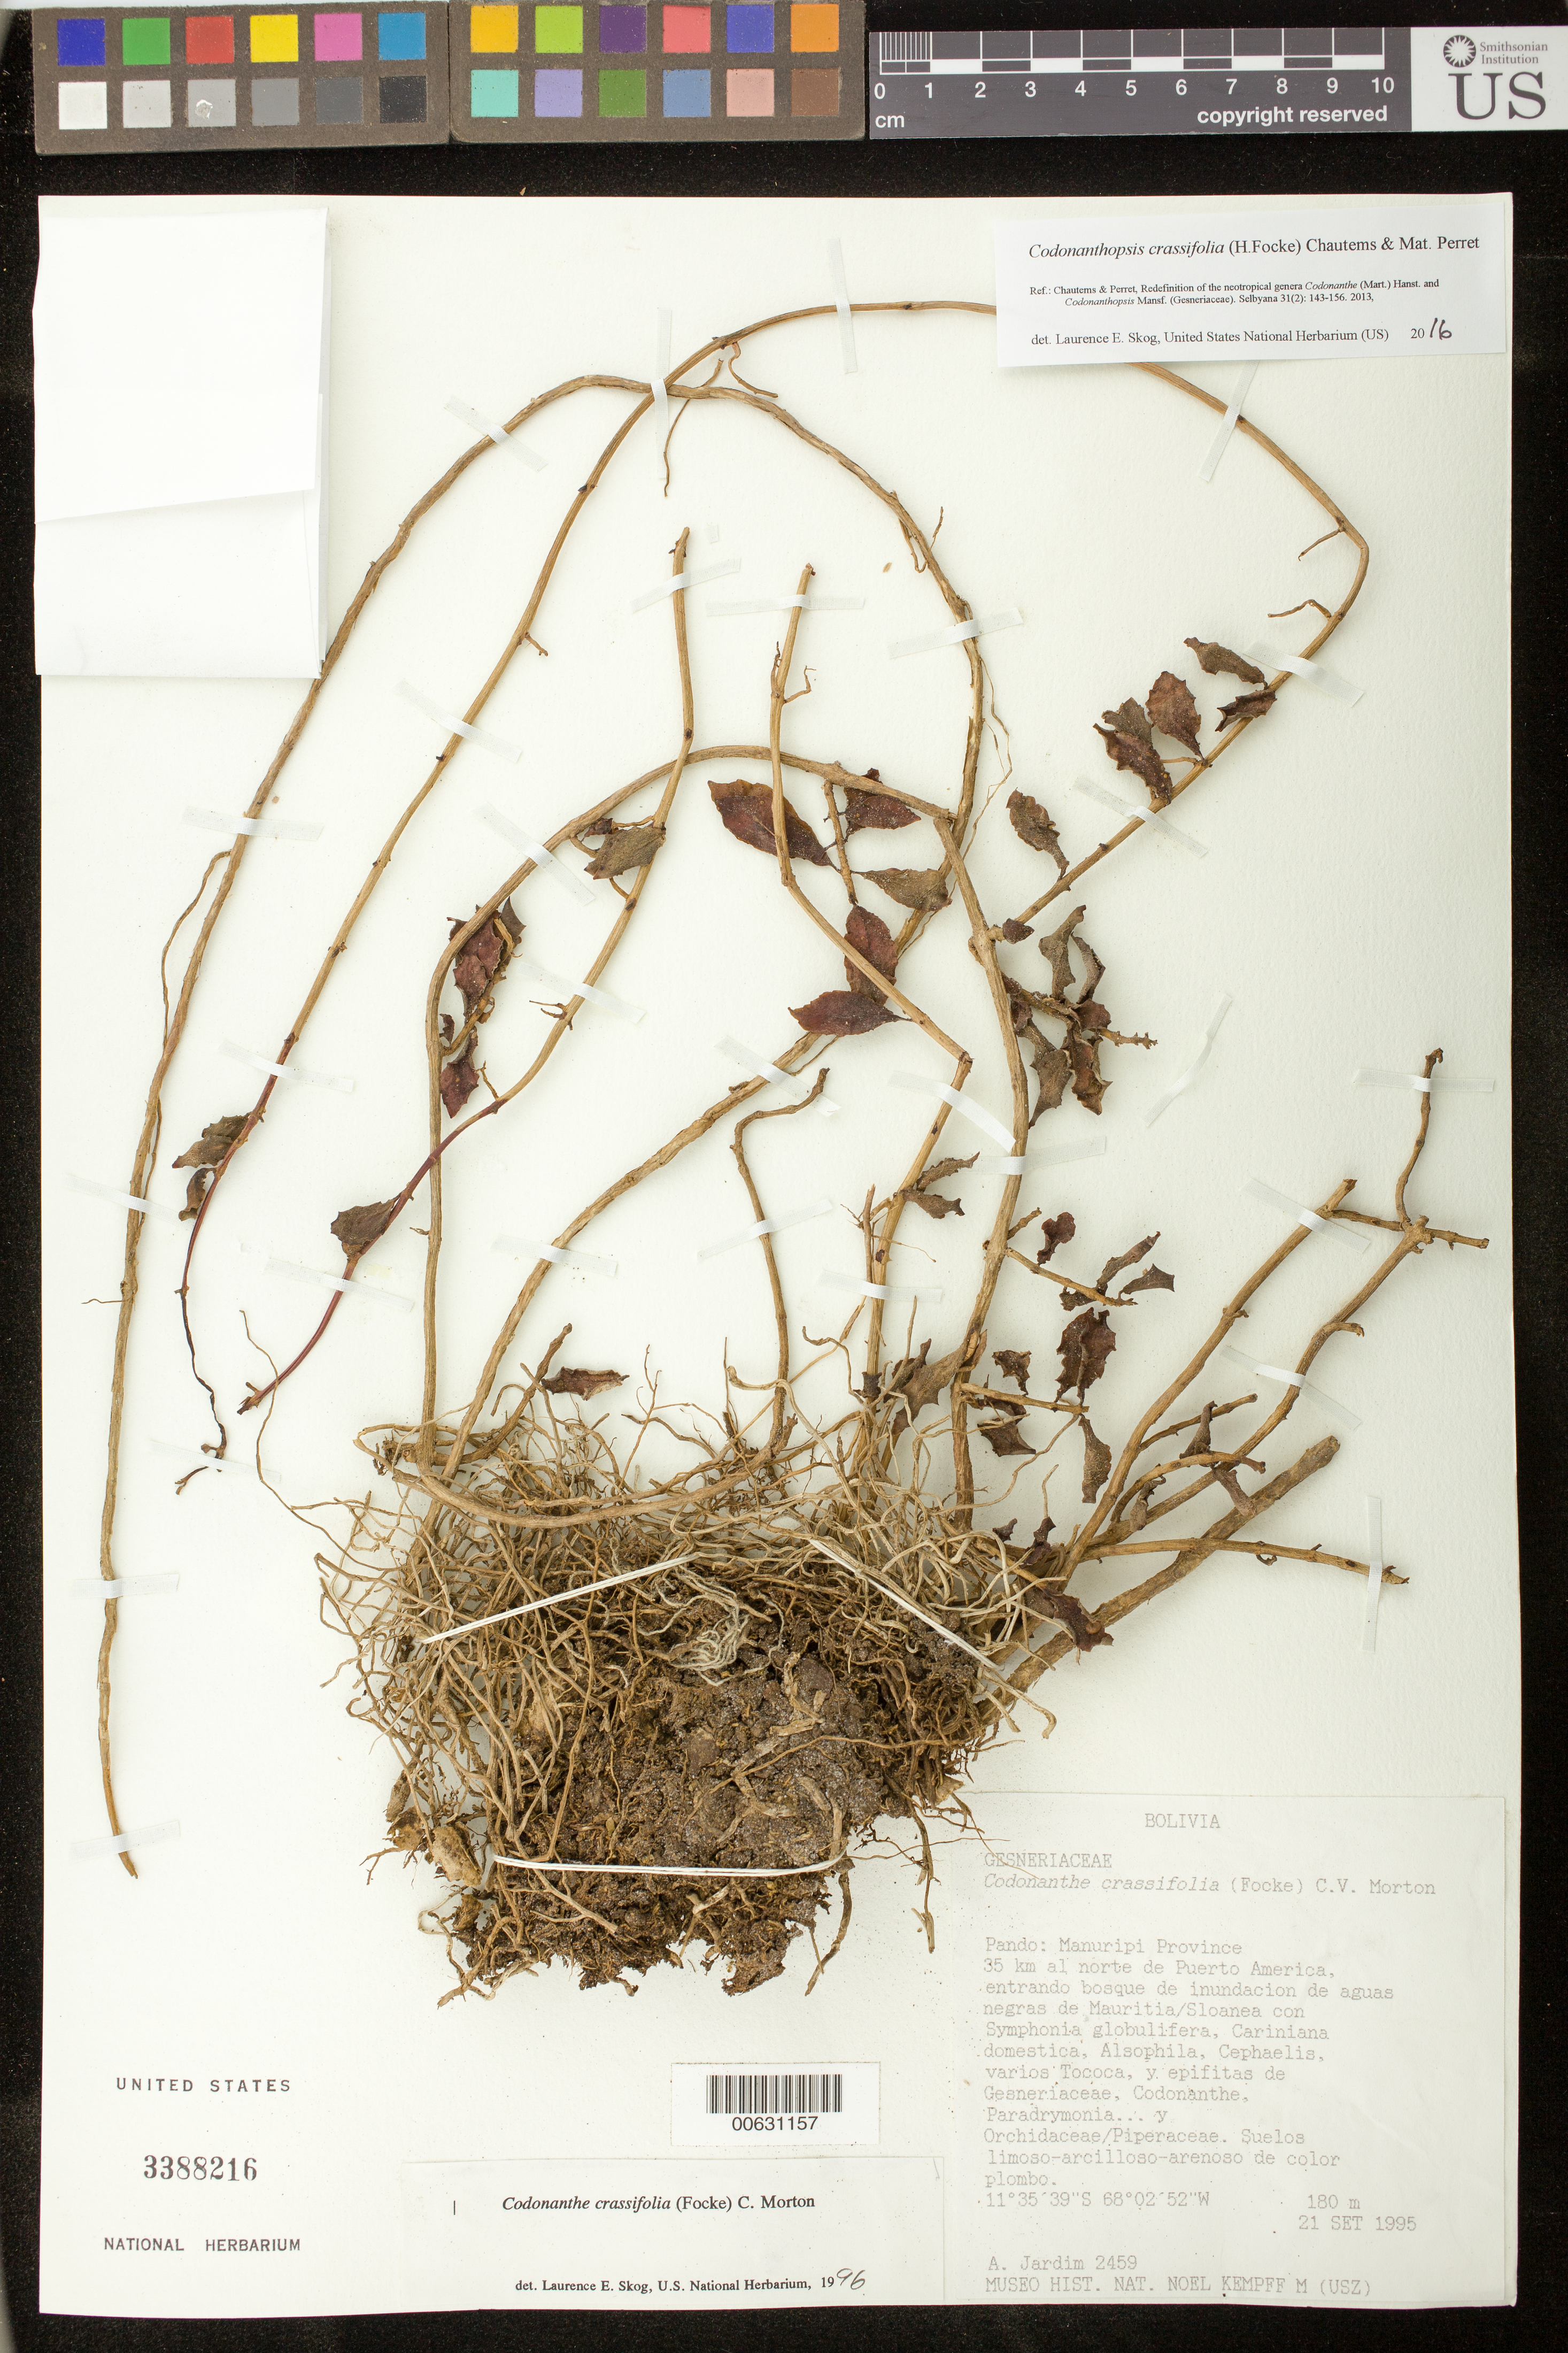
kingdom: Plantae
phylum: Tracheophyta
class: Magnoliopsida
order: Lamiales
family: Gesneriaceae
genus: Codonanthopsis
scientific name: Codonanthopsis crassifolia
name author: (H. Focke) Chautems & Mat.Perret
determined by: Skog, Laurence E.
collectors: A. Jardim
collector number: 2459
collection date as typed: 21 Sep 1995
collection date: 1995-09-21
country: Bolivia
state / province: Pando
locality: Prov. Manipuri; 35 km al norte de Puerto America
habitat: Entrando bosque de inundacio de aguas negras… suelos limoso-arcilloso-arenoso de color plombo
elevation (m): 180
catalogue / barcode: US 3388216